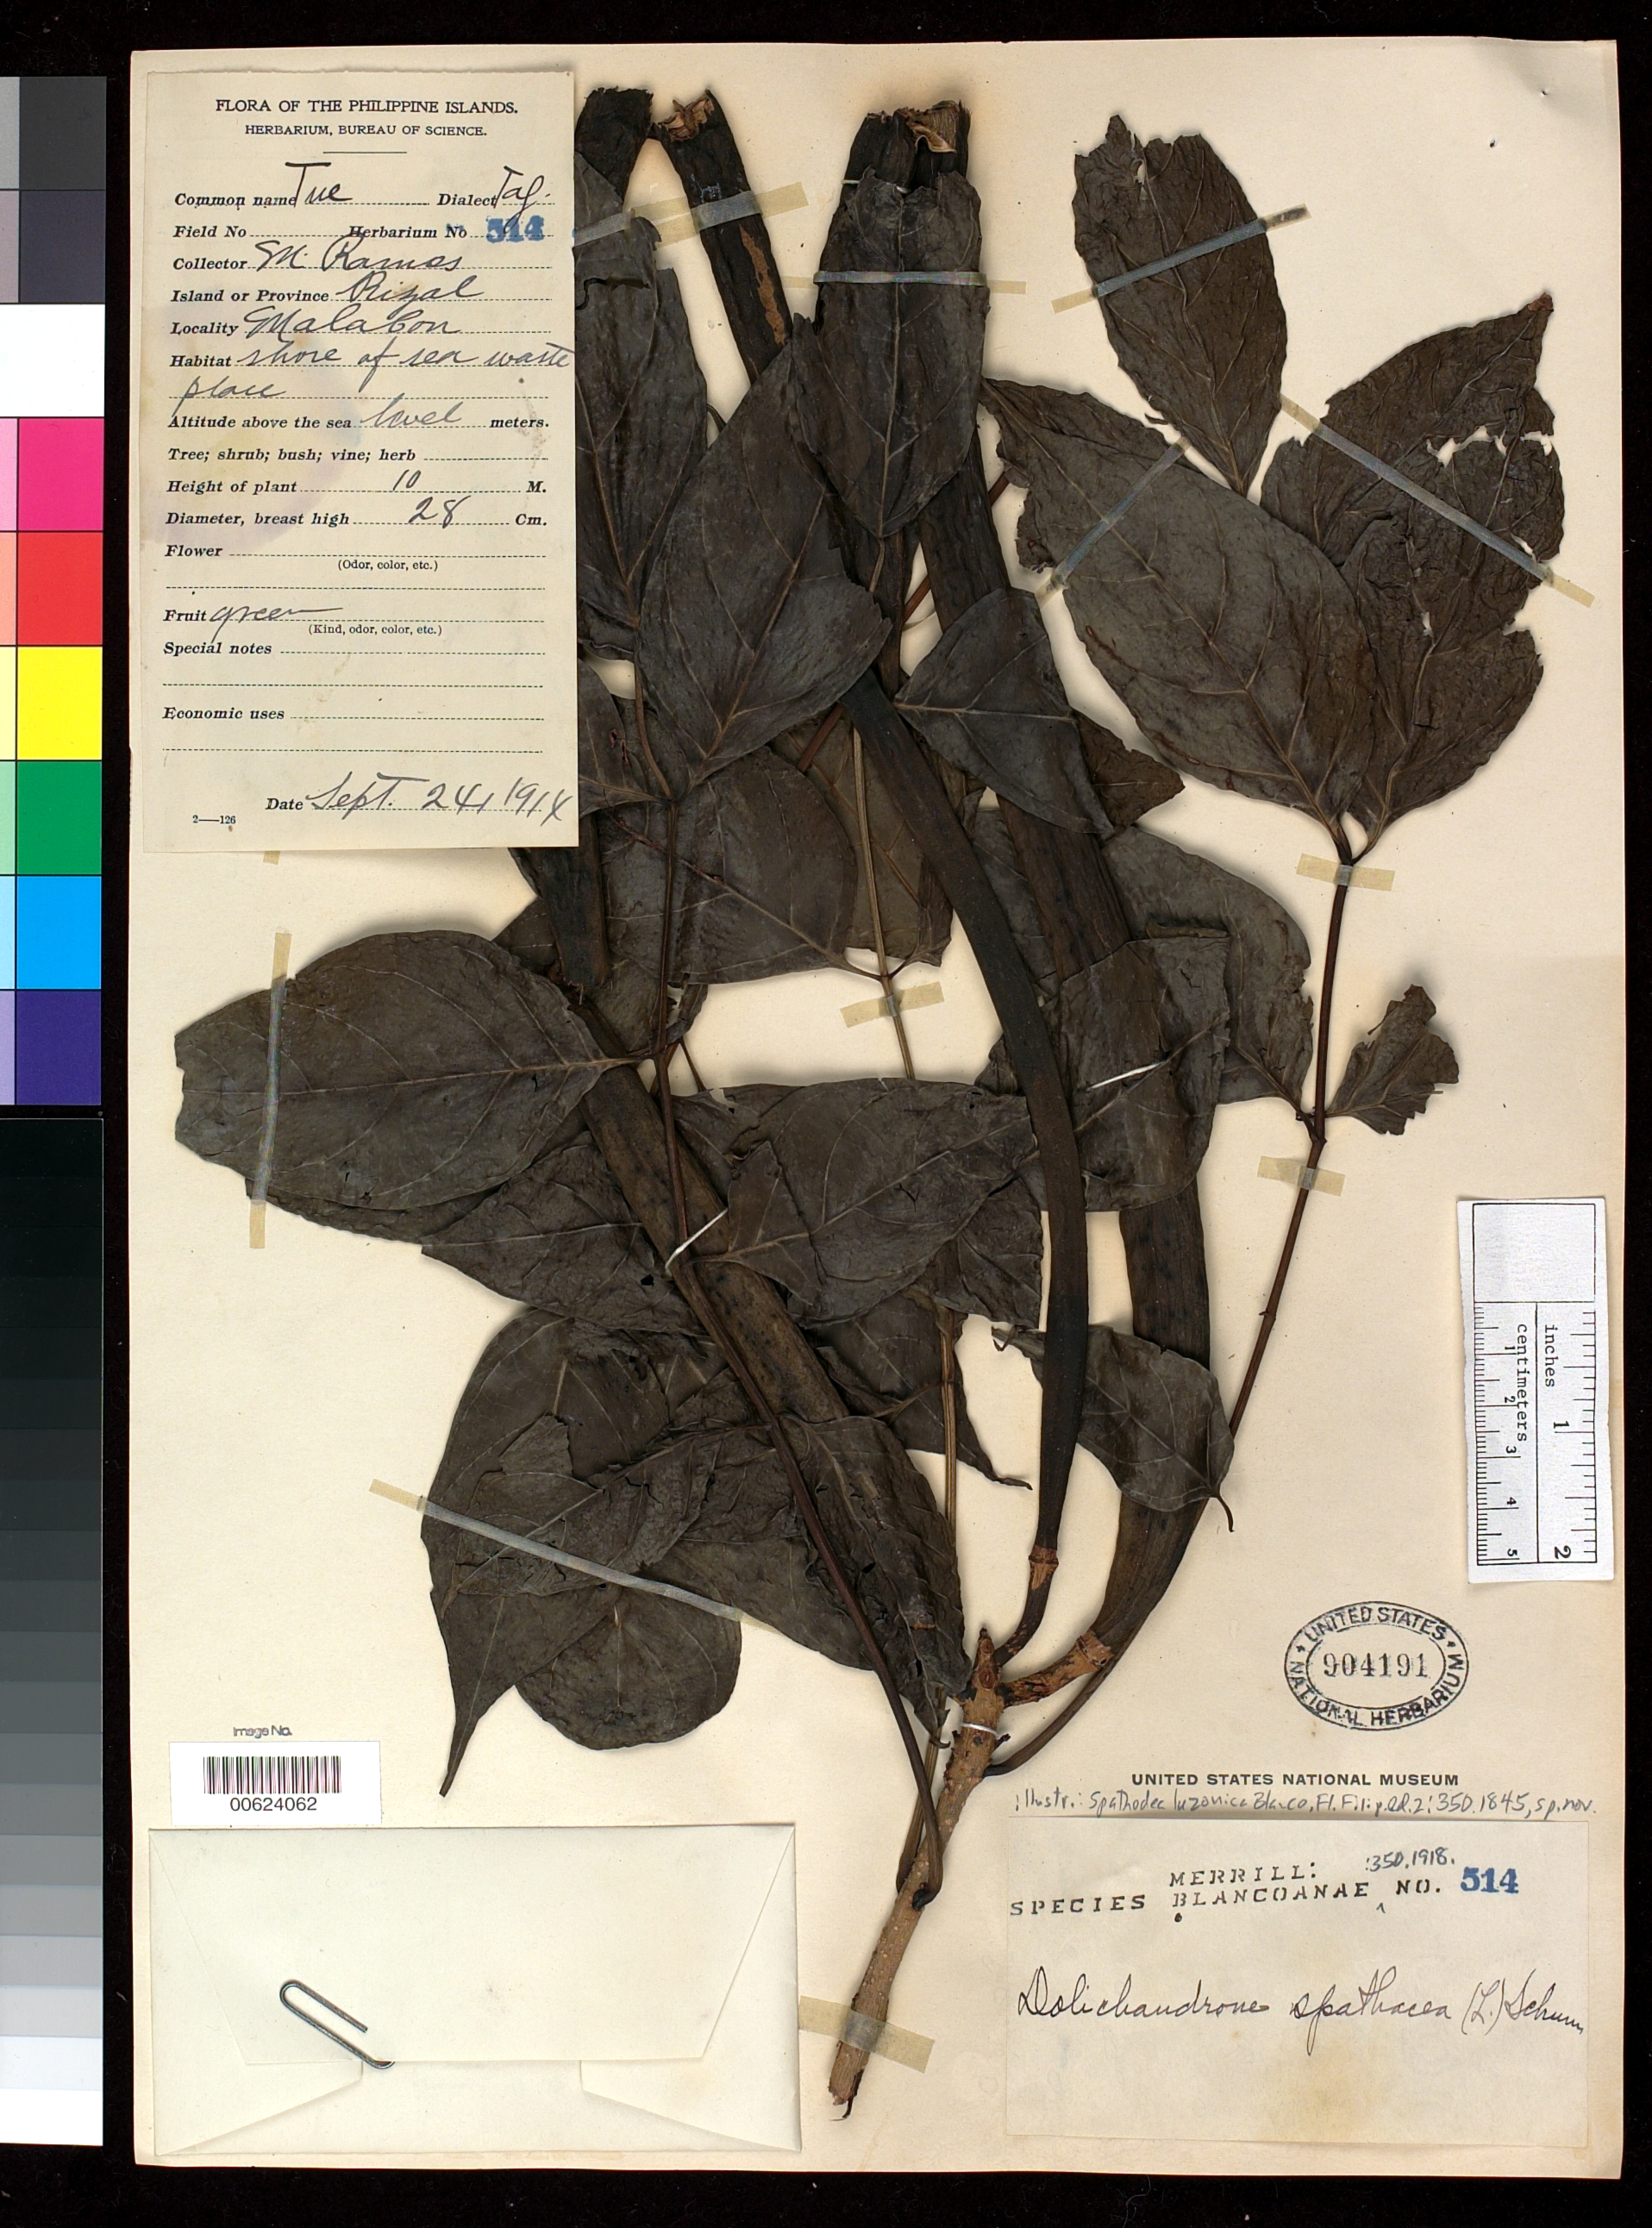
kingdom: Plantae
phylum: Tracheophyta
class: Magnoliopsida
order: Lamiales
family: Bignoniaceae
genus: Spathodea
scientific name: Spathodea luzonica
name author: Blanco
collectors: M. Ramos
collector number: Sp. Blancoan. 0514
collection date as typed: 24 Sep 1914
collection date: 1914-09-24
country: Philippines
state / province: National Capital Region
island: Luzon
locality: Malabon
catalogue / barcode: US 904191